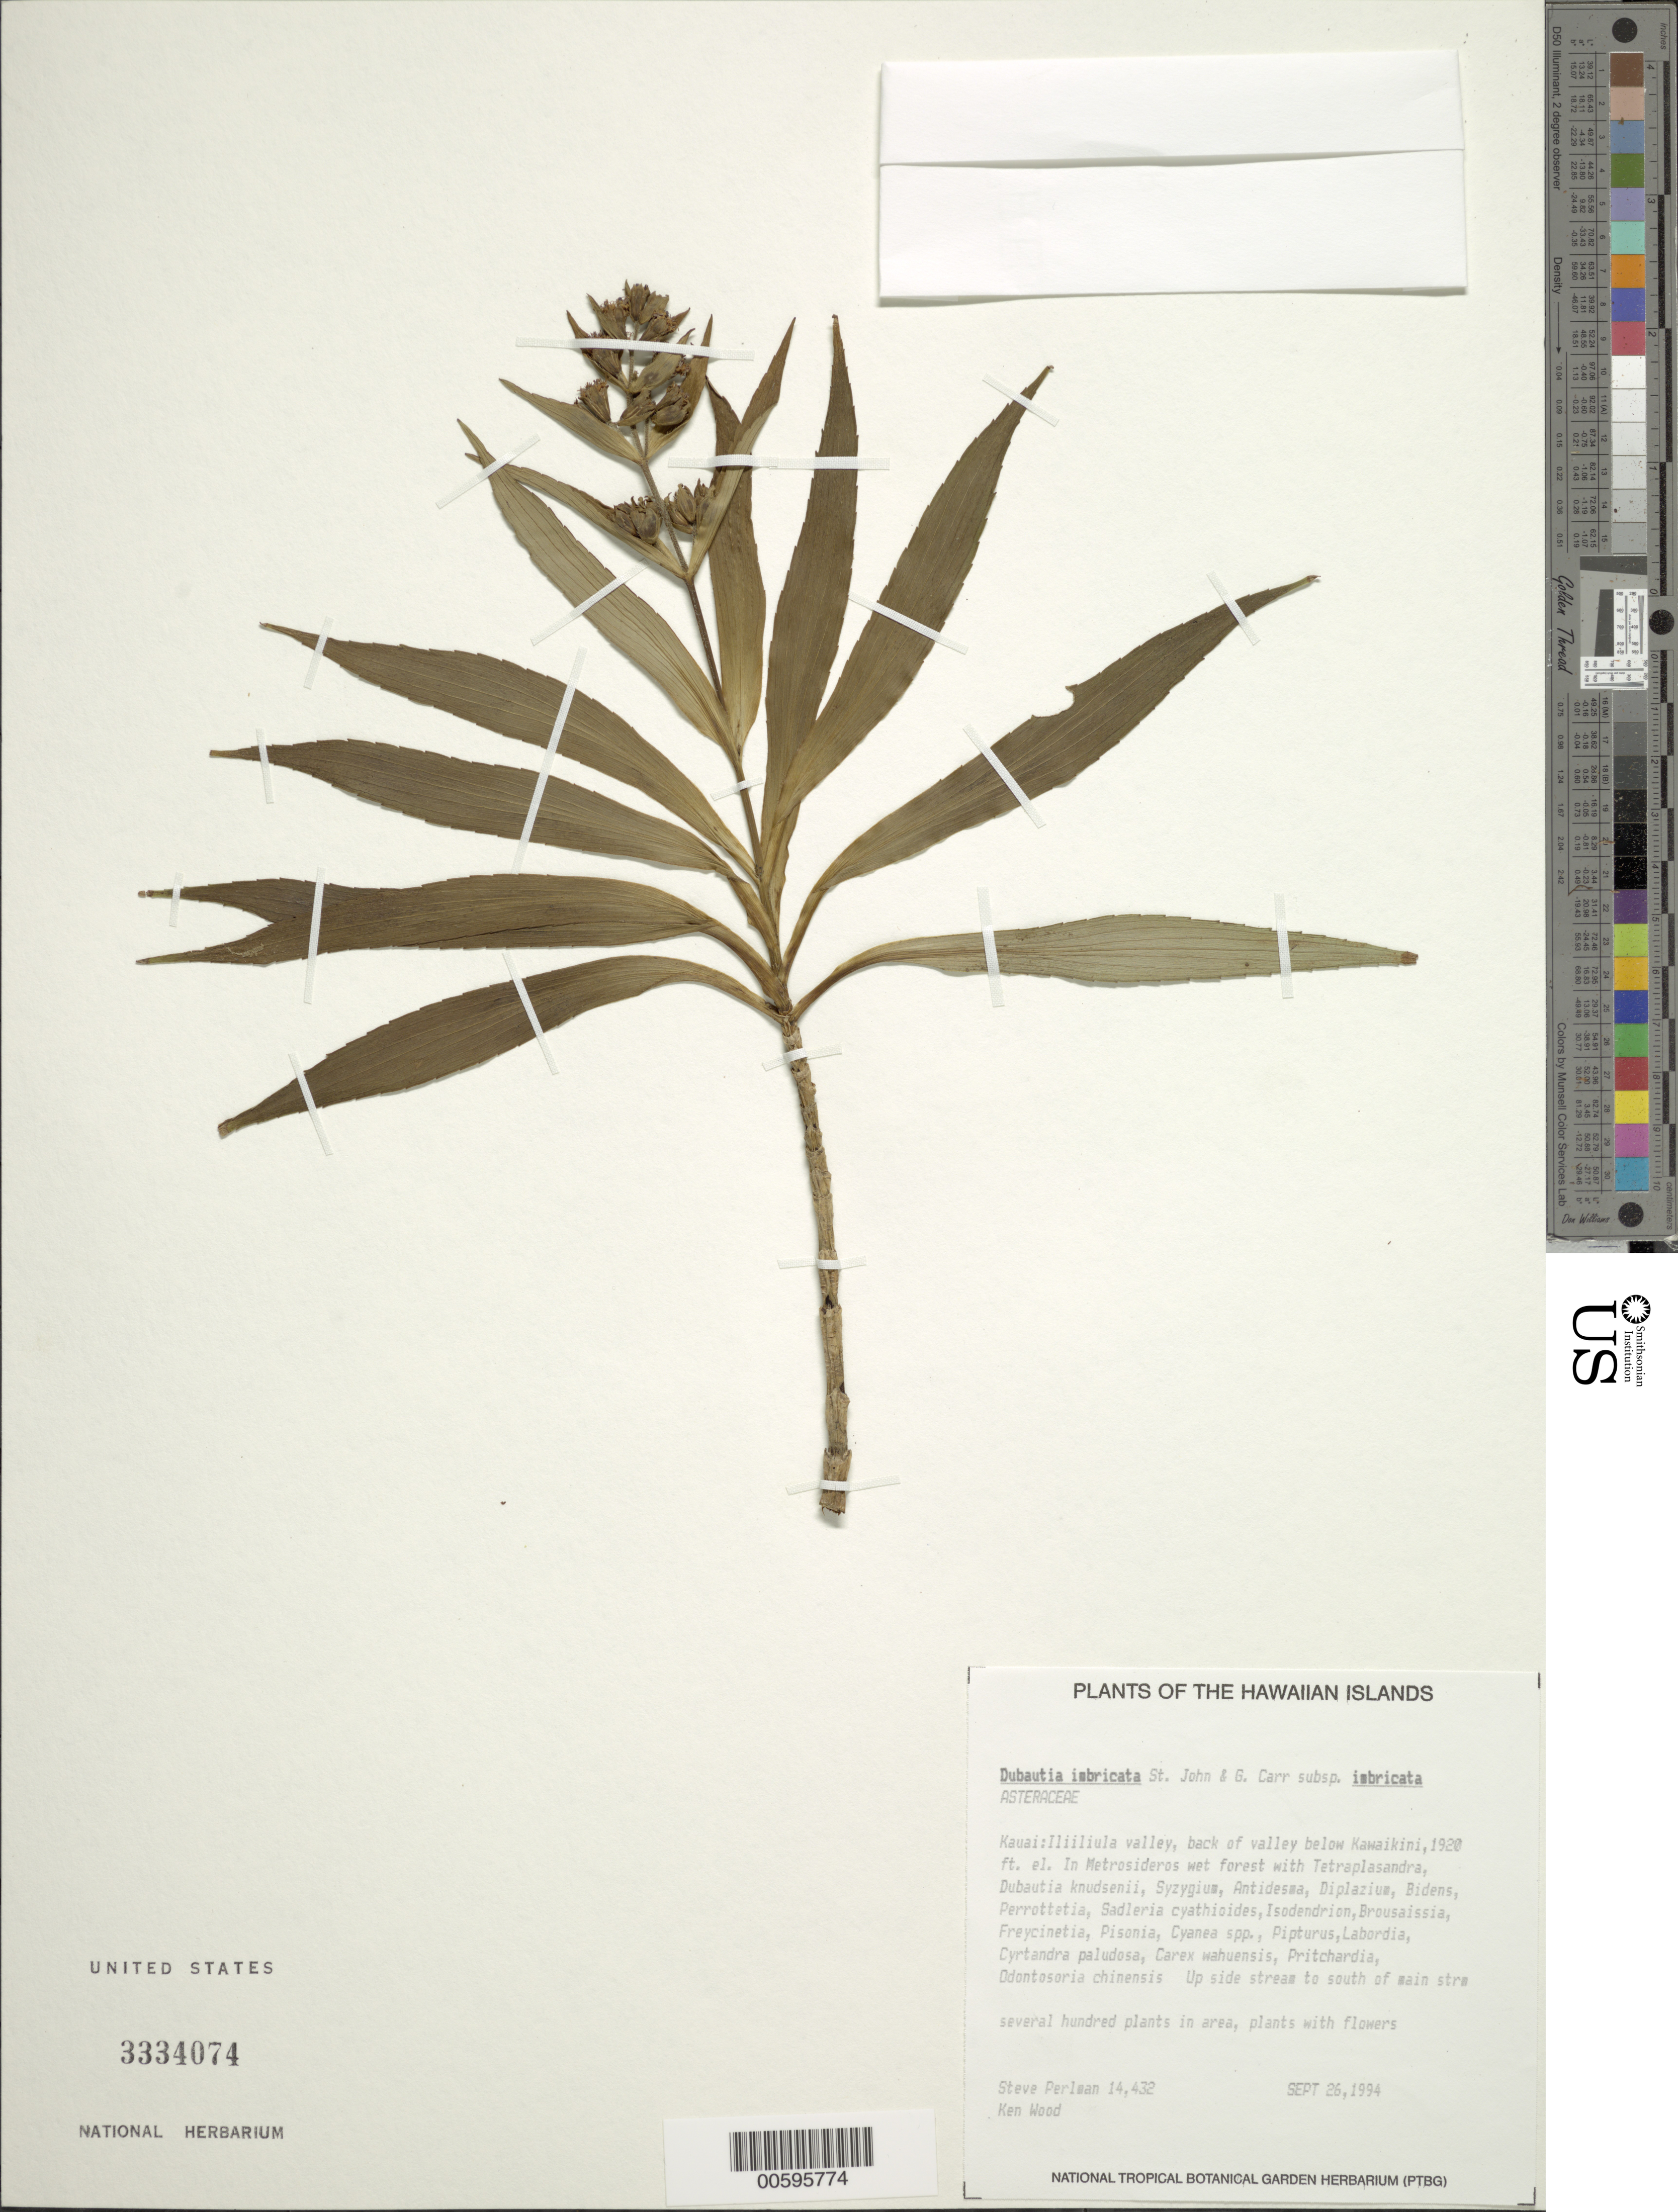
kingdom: Plantae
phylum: Tracheophyta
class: Magnoliopsida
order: Asterales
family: Asteraceae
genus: Dubautia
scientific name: Dubautia imbricata subsp. imbricata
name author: H. St. John & G.D. Carr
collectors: S. P. Perlman & K. Wood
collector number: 14432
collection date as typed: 26 Sep 1994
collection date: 1994-09-26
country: United States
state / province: Hawaii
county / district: Kauai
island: Kaua'i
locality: Iliiliula valley, back of valley below Kawaikini.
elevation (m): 585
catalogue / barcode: US 3334074